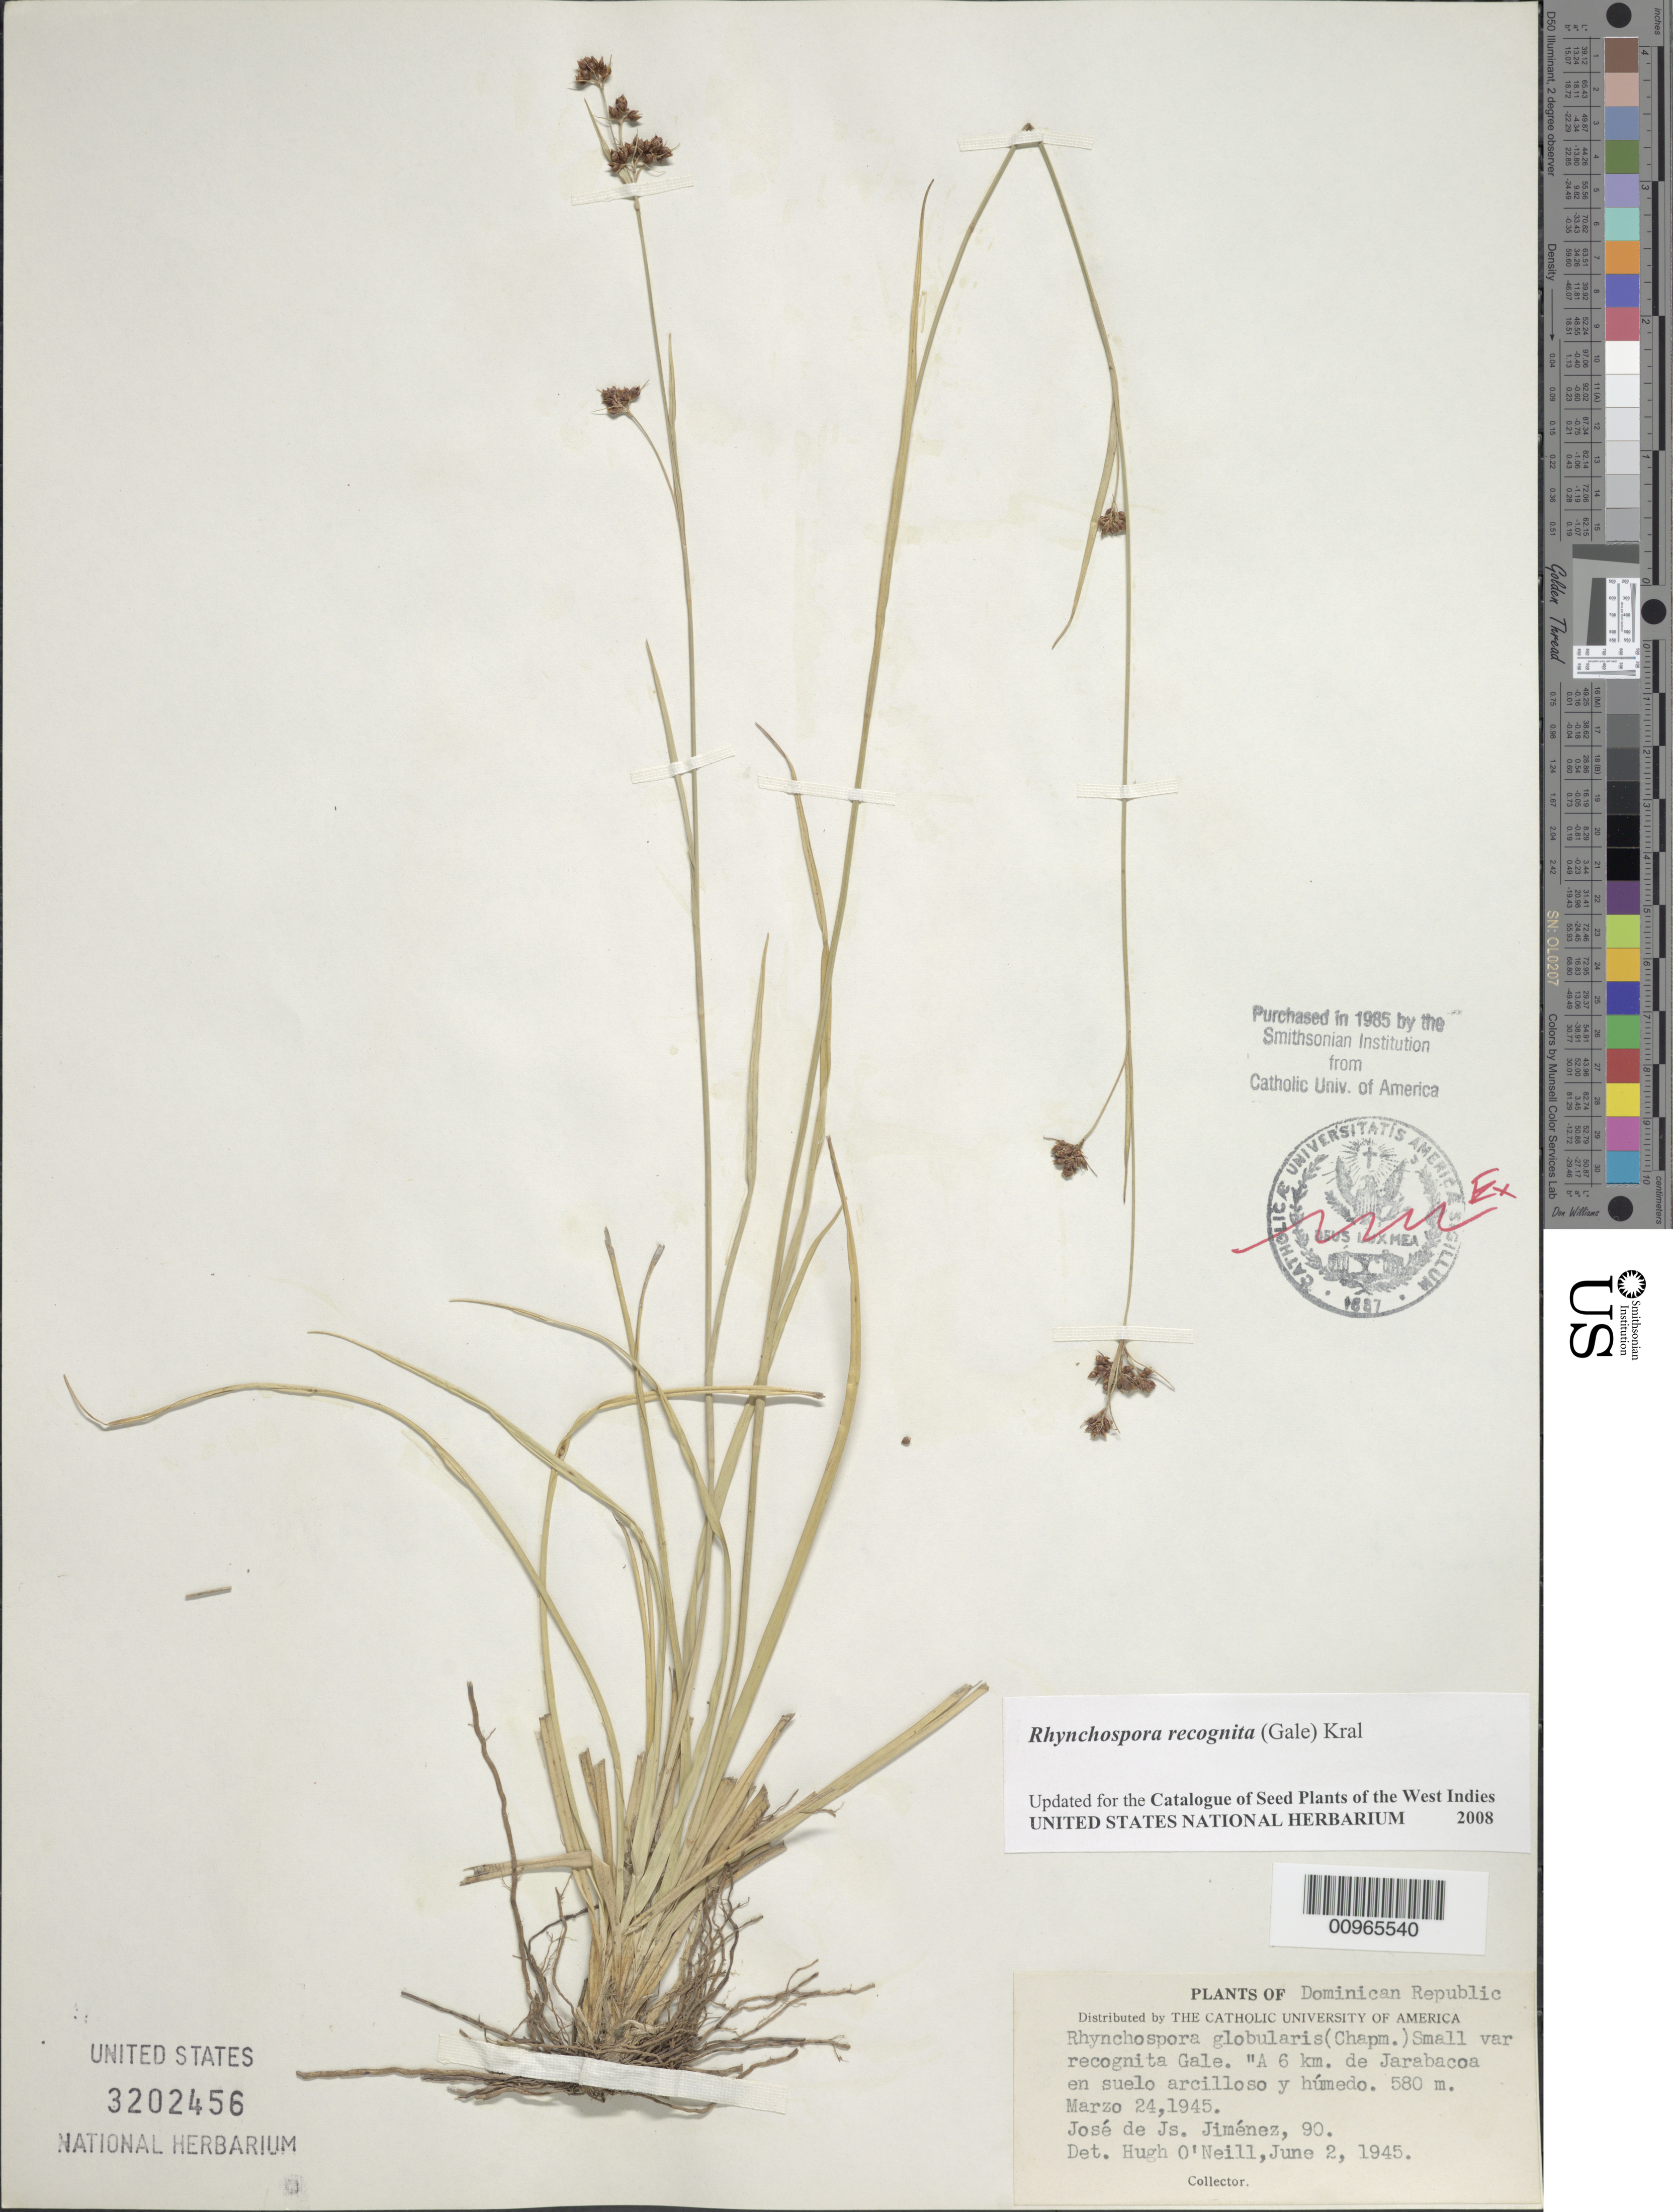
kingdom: Plantae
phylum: Tracheophyta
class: Liliopsida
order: Poales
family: Cyperaceae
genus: Rhynchospora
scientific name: Rhynchospora recognita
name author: (Gale) Kral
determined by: Strong, M. T., (US), Smithsonian Institution - National Museum of Natural History (UNITED STATES)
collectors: J. J. Jiménez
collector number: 90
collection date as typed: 24 Mar 1945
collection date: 1945-03-24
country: Dominican Republic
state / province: La Vega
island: Hispaniola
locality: A 6 km de Jarabacoa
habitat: En suelo arcilloso y húmedo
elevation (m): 580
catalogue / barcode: US 3202456